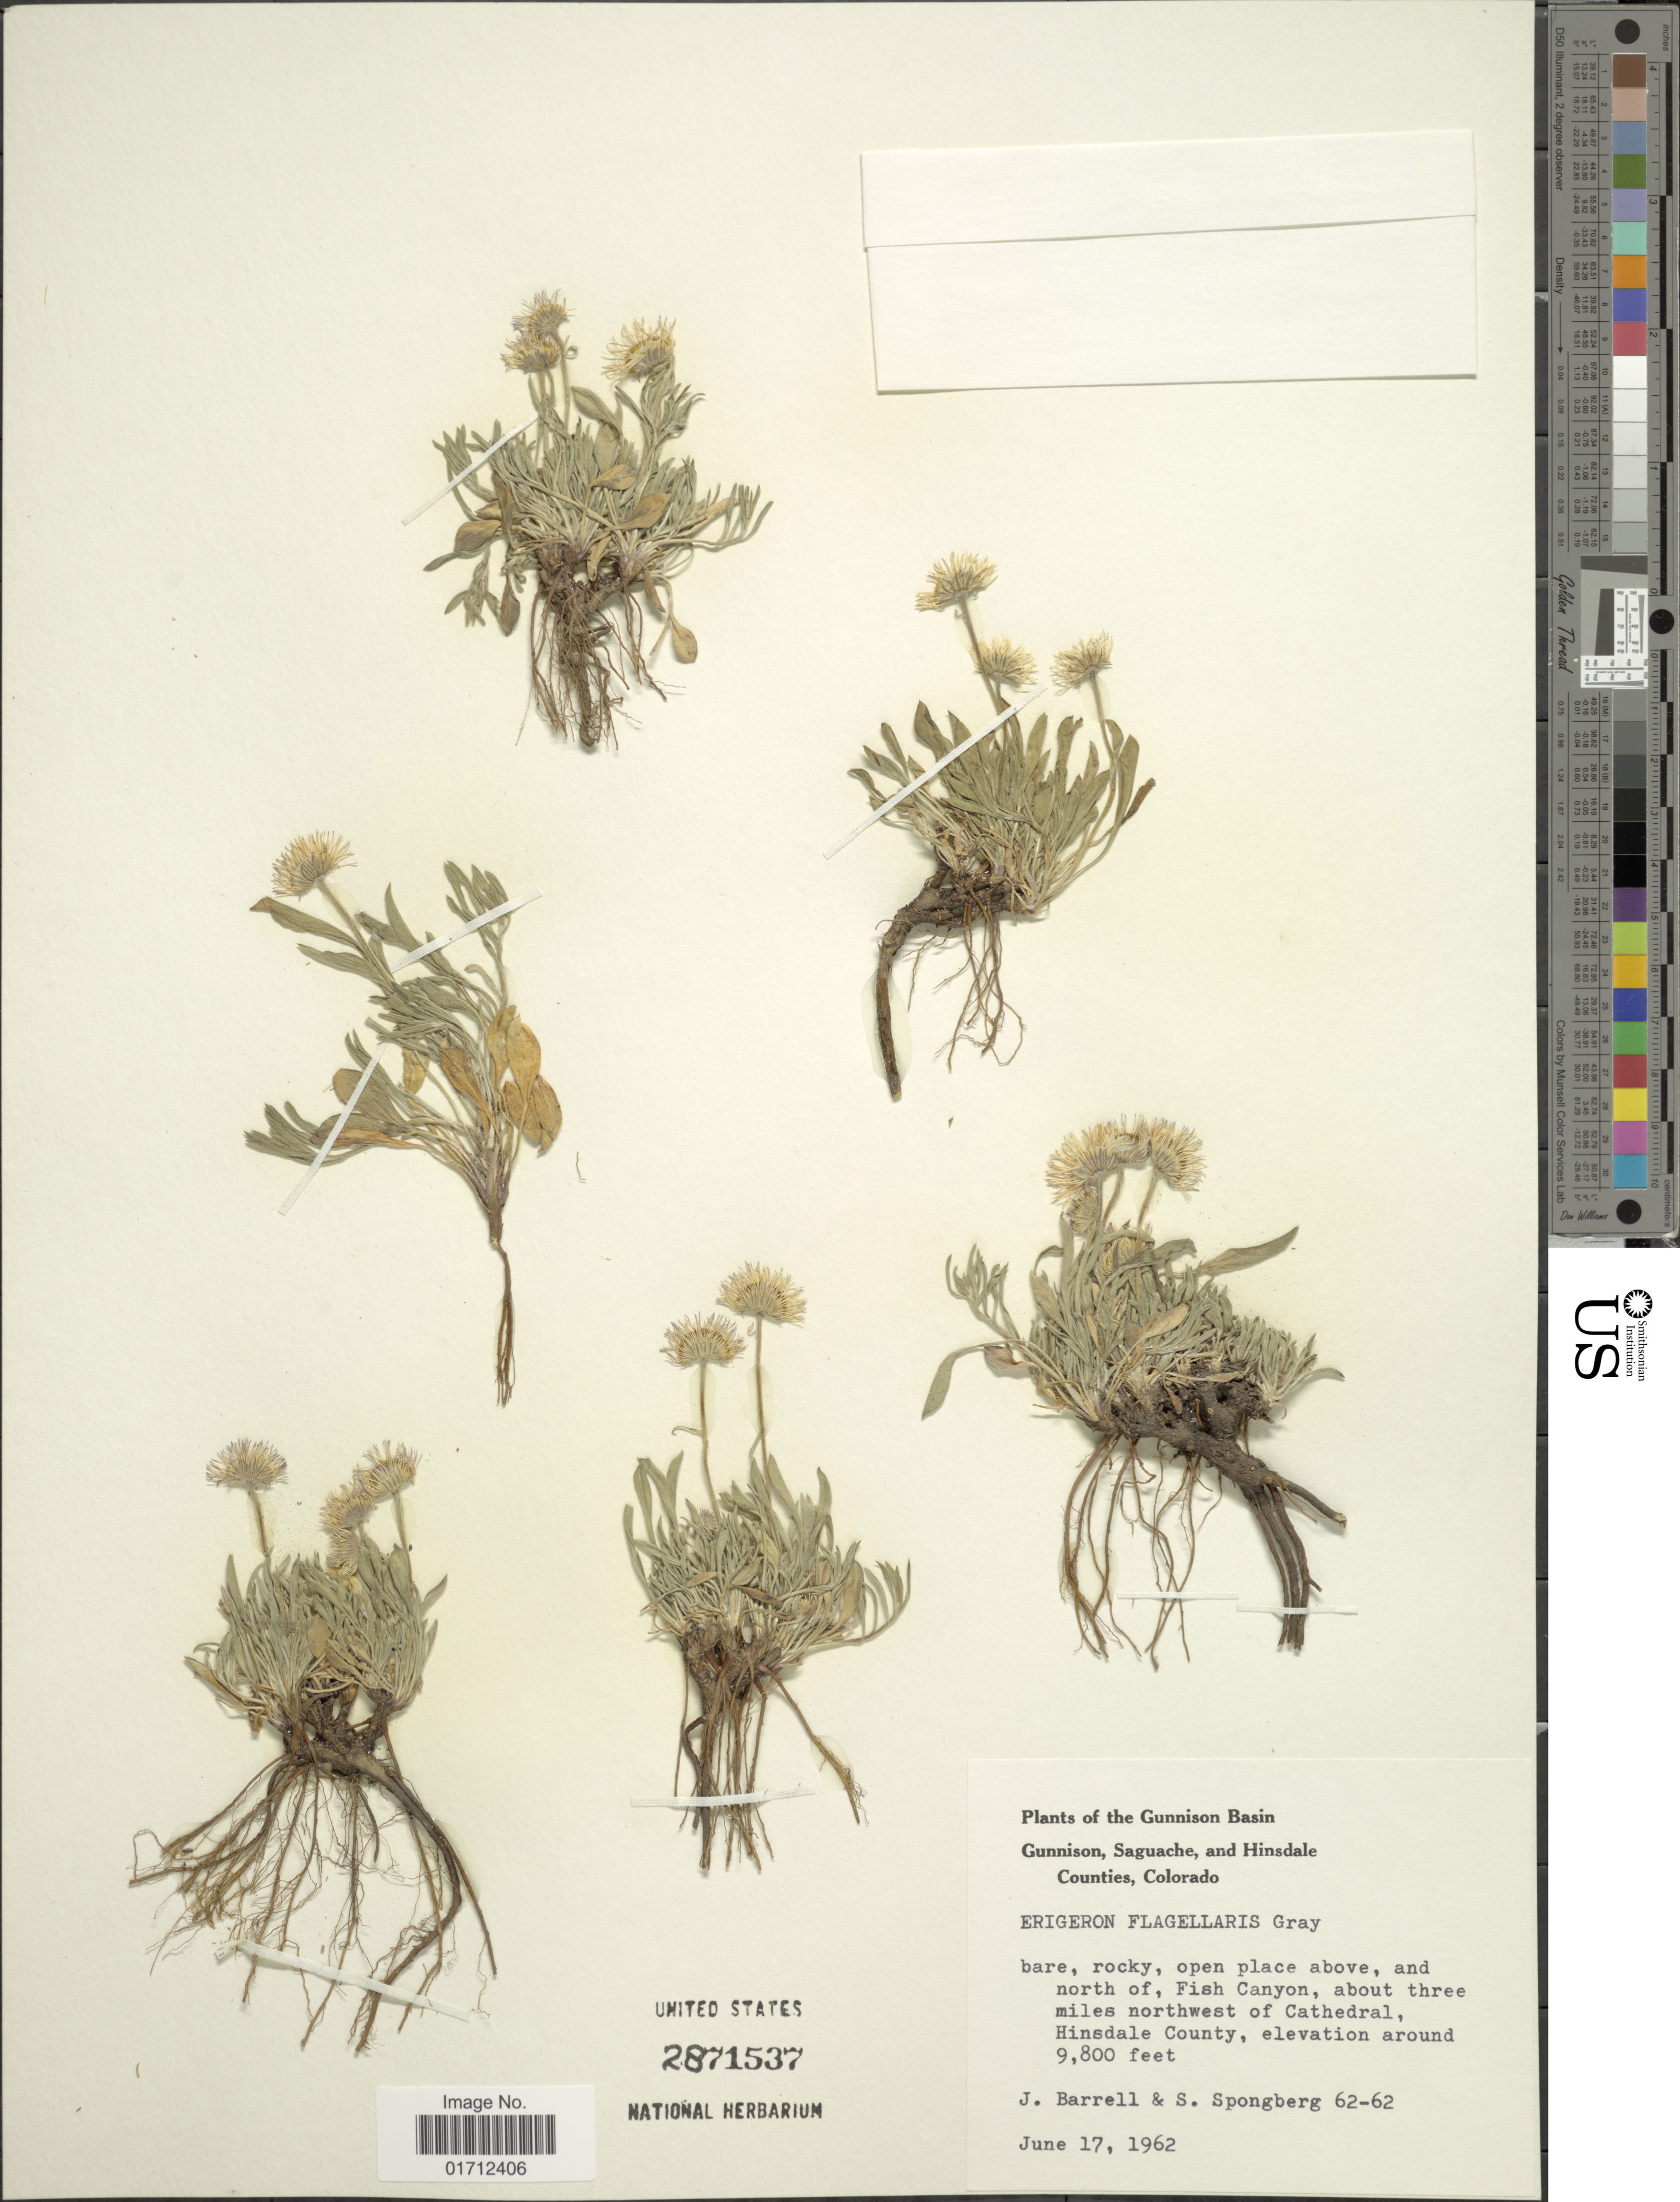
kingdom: Plantae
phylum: Tracheophyta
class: Magnoliopsida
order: Asterales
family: Asteraceae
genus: Erigeron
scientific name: Erigeron flagellaris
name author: A. Gray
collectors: J. Barrell & S. A.Spongberg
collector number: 62-62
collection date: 1962-06-17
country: United States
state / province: Colorado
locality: The Gunnison Basin Gunnison, Saguache, and Hinsdale Counties,open place above, and north of, Fish Canyon, about three miles northwest of Cathedral, Hinsdale County.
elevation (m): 2987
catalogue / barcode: US 2871537